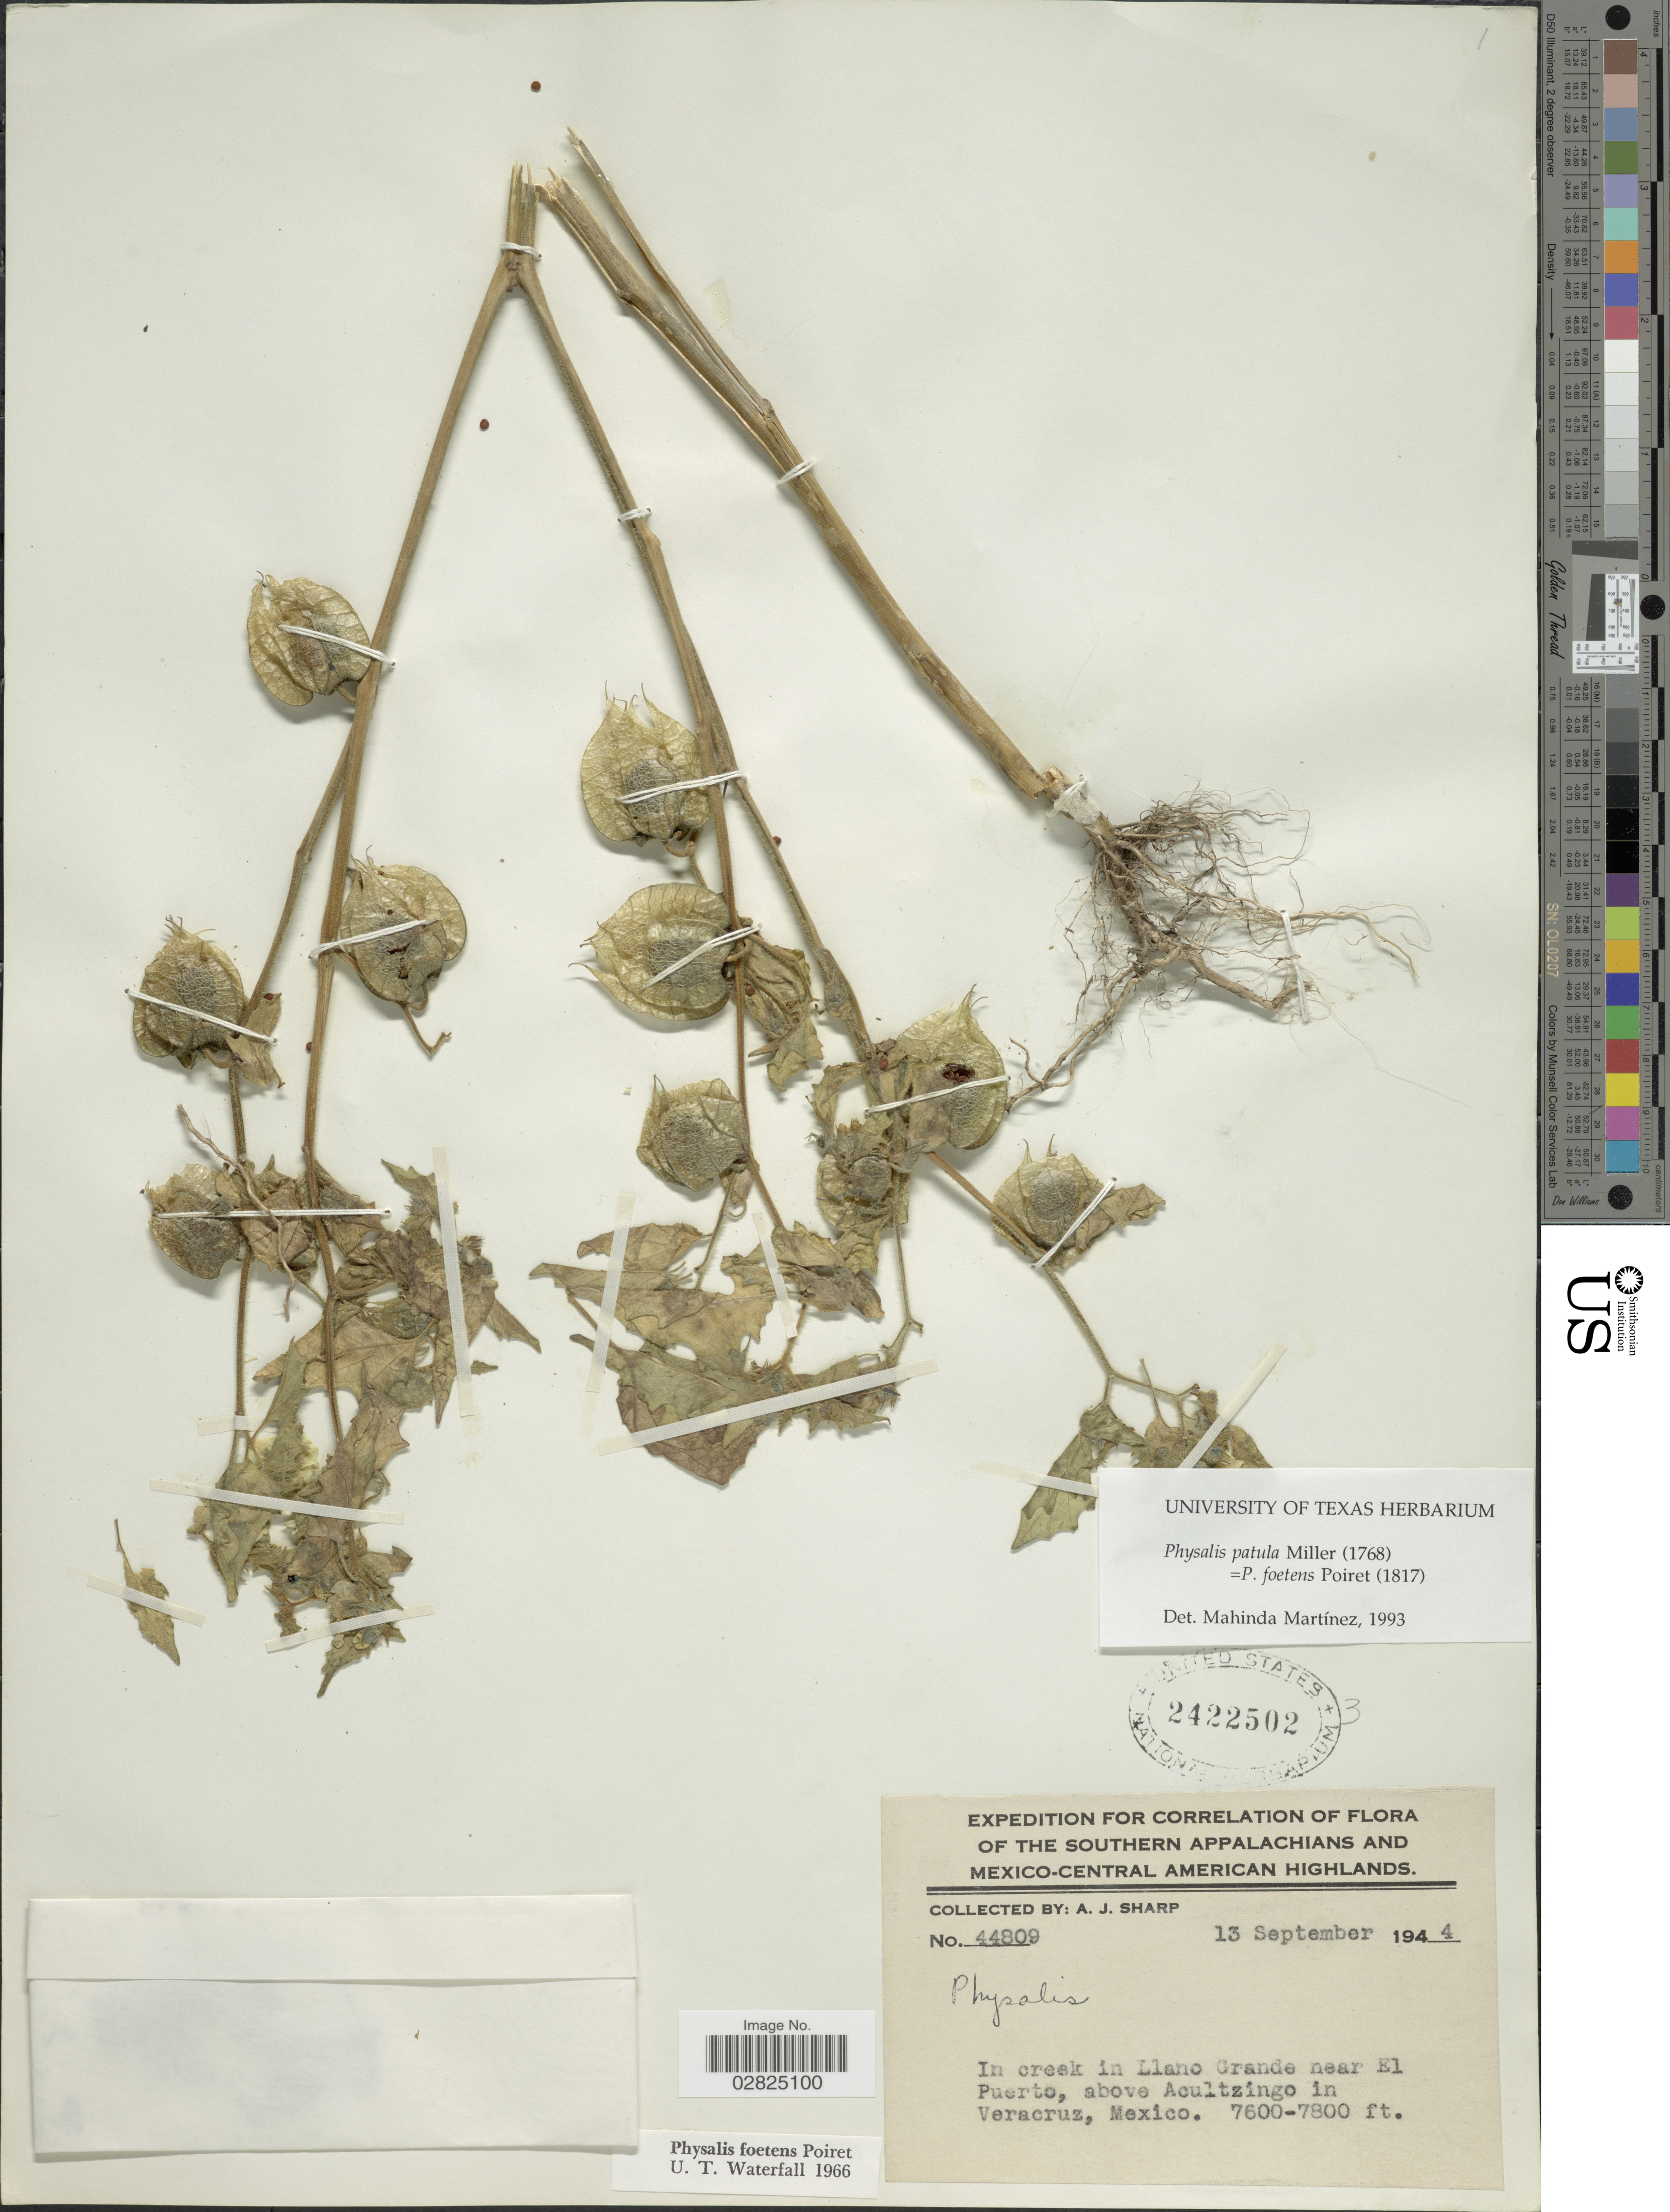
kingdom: Plantae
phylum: Tracheophyta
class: Magnoliopsida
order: Solanales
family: Solanaceae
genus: Physalis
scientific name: Physalis patula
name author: Mill.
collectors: A. J. Sharp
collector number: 44809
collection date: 1944-09-13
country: Mexico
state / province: Veracruz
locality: The Southern Appalachians and Mexico-Central American Highlands, In creek in Llano Grande near El Puerto, above Acultzingo in Veracruz.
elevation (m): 2316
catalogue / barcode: US 2422502